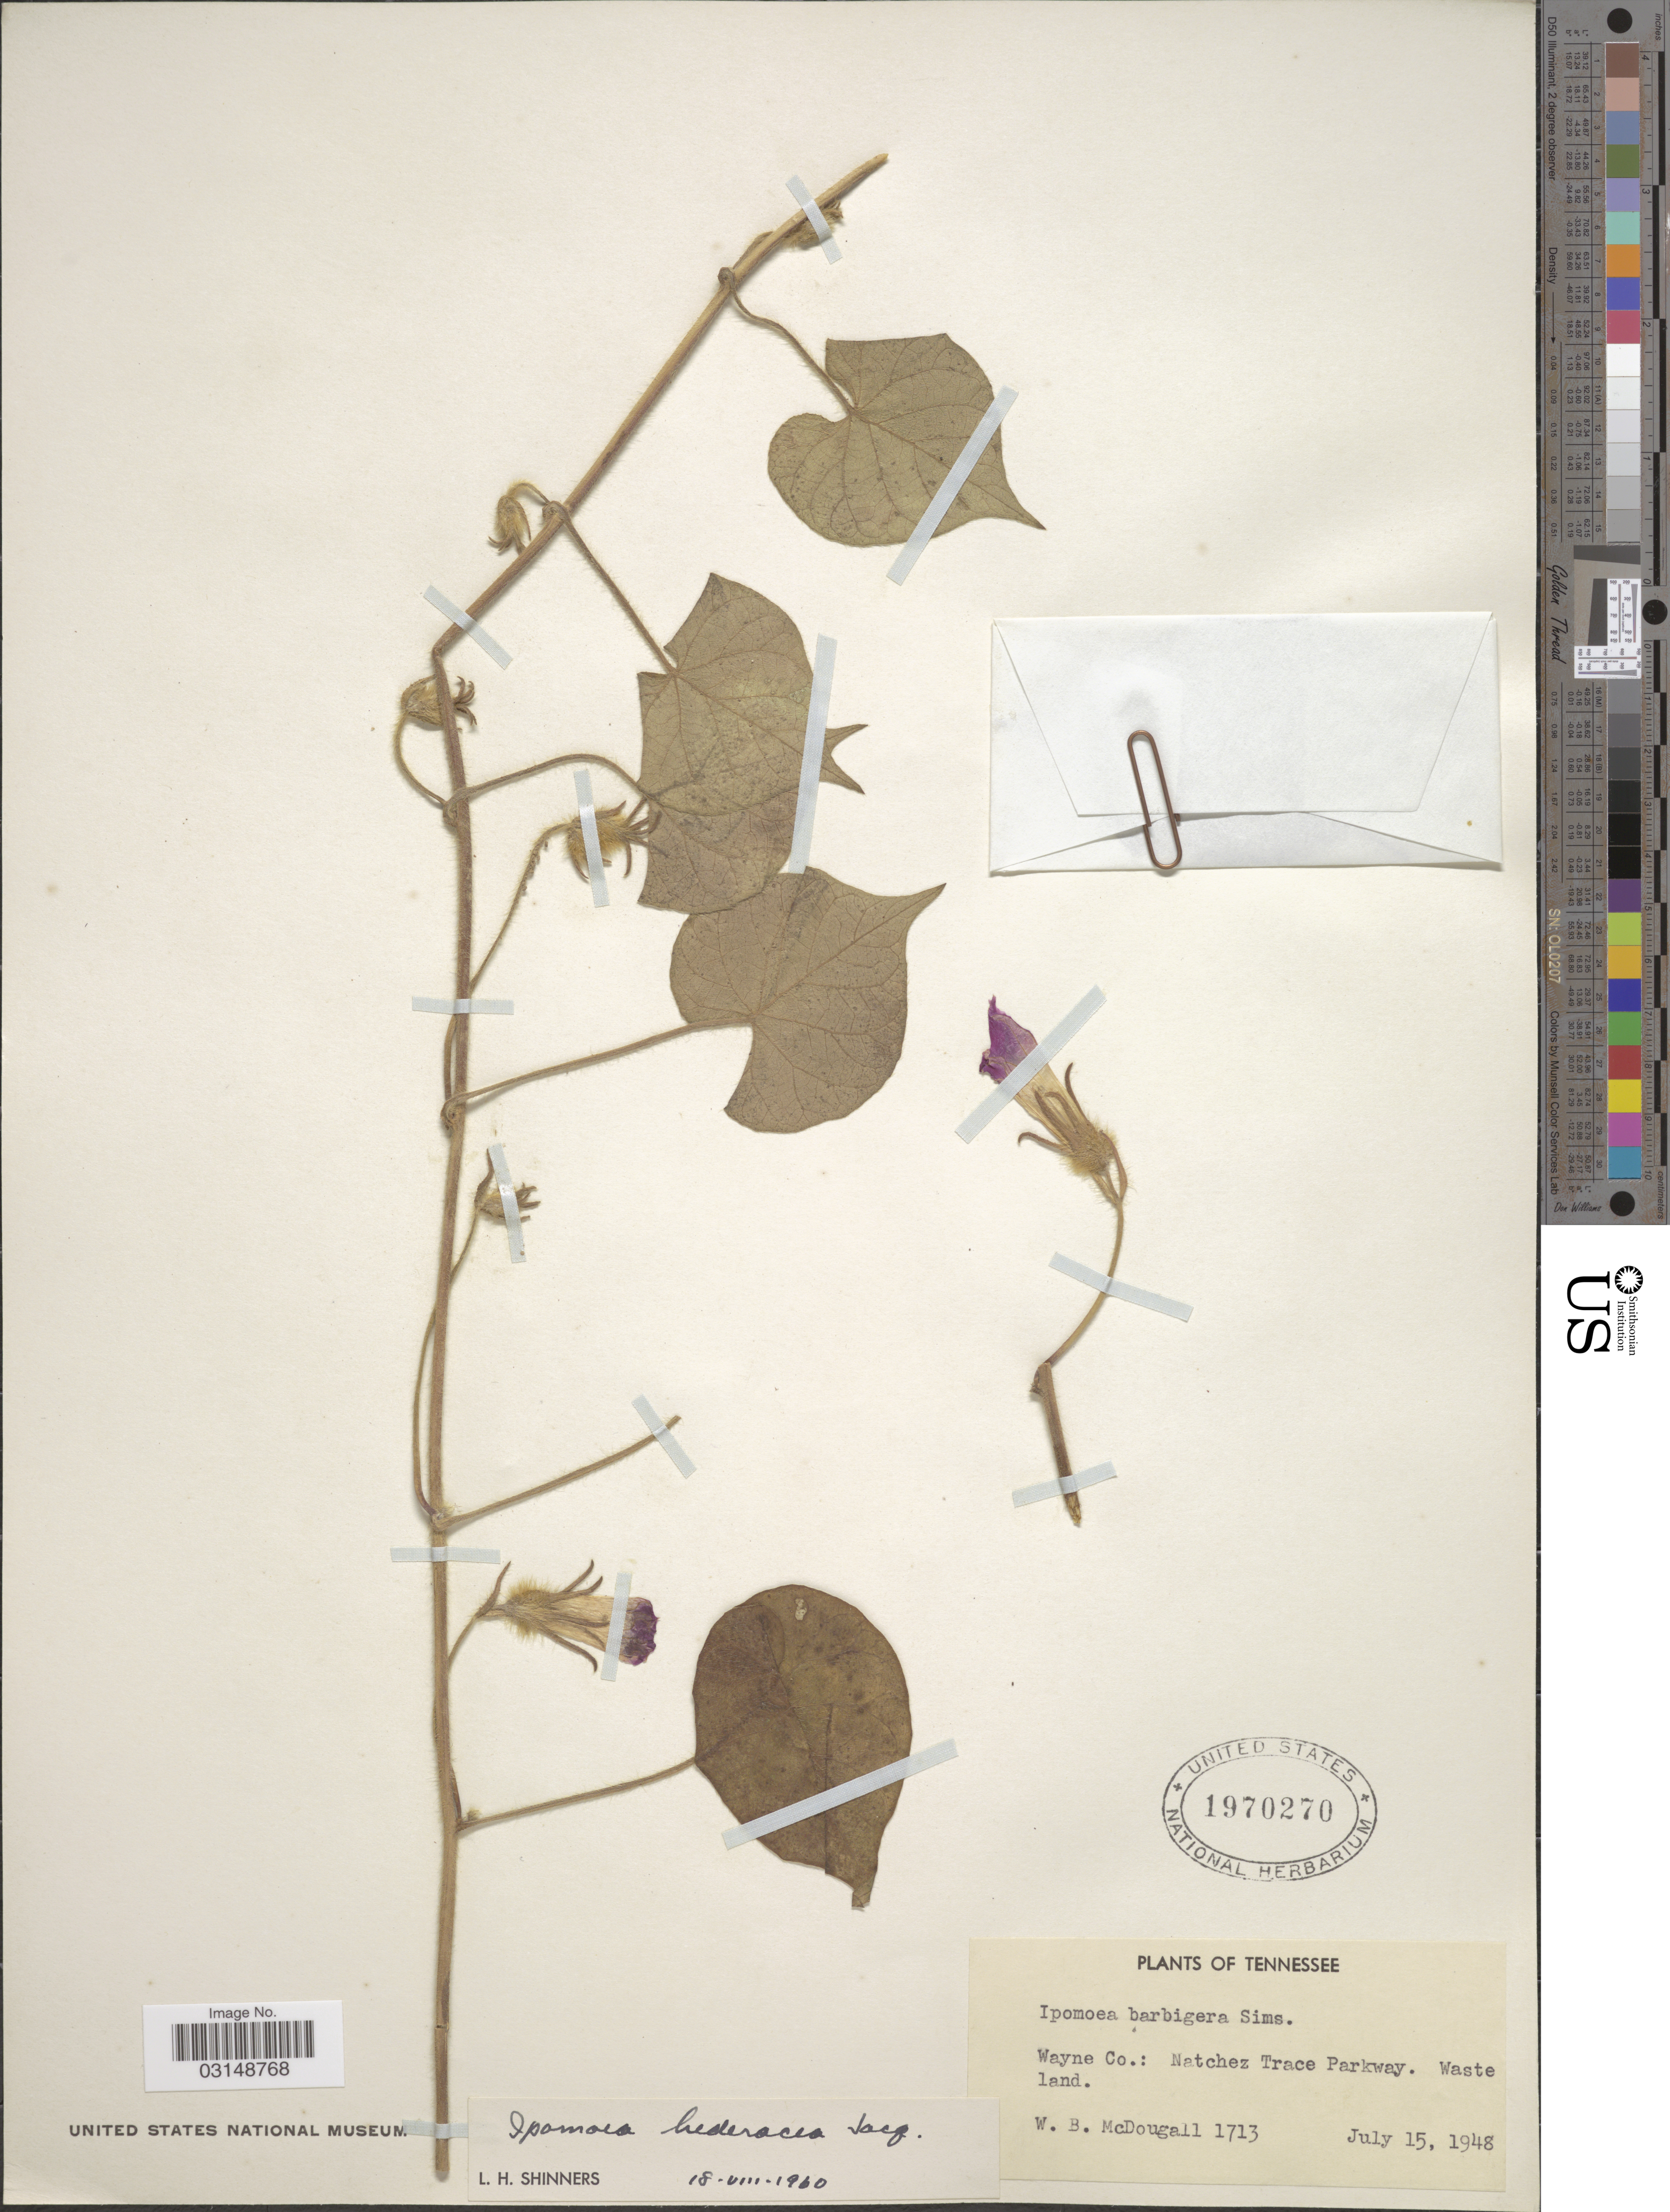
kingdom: Plantae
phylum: Tracheophyta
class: Magnoliopsida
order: Solanales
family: Convolvulaceae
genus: Ipomoea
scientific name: Ipomoea hederacea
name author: Jacq.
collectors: W. B. McDougall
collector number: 1713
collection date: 1948-07-15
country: United States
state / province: Tennessee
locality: Wayne Co.: Natchez Trace Parkway.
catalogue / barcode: US 1970270